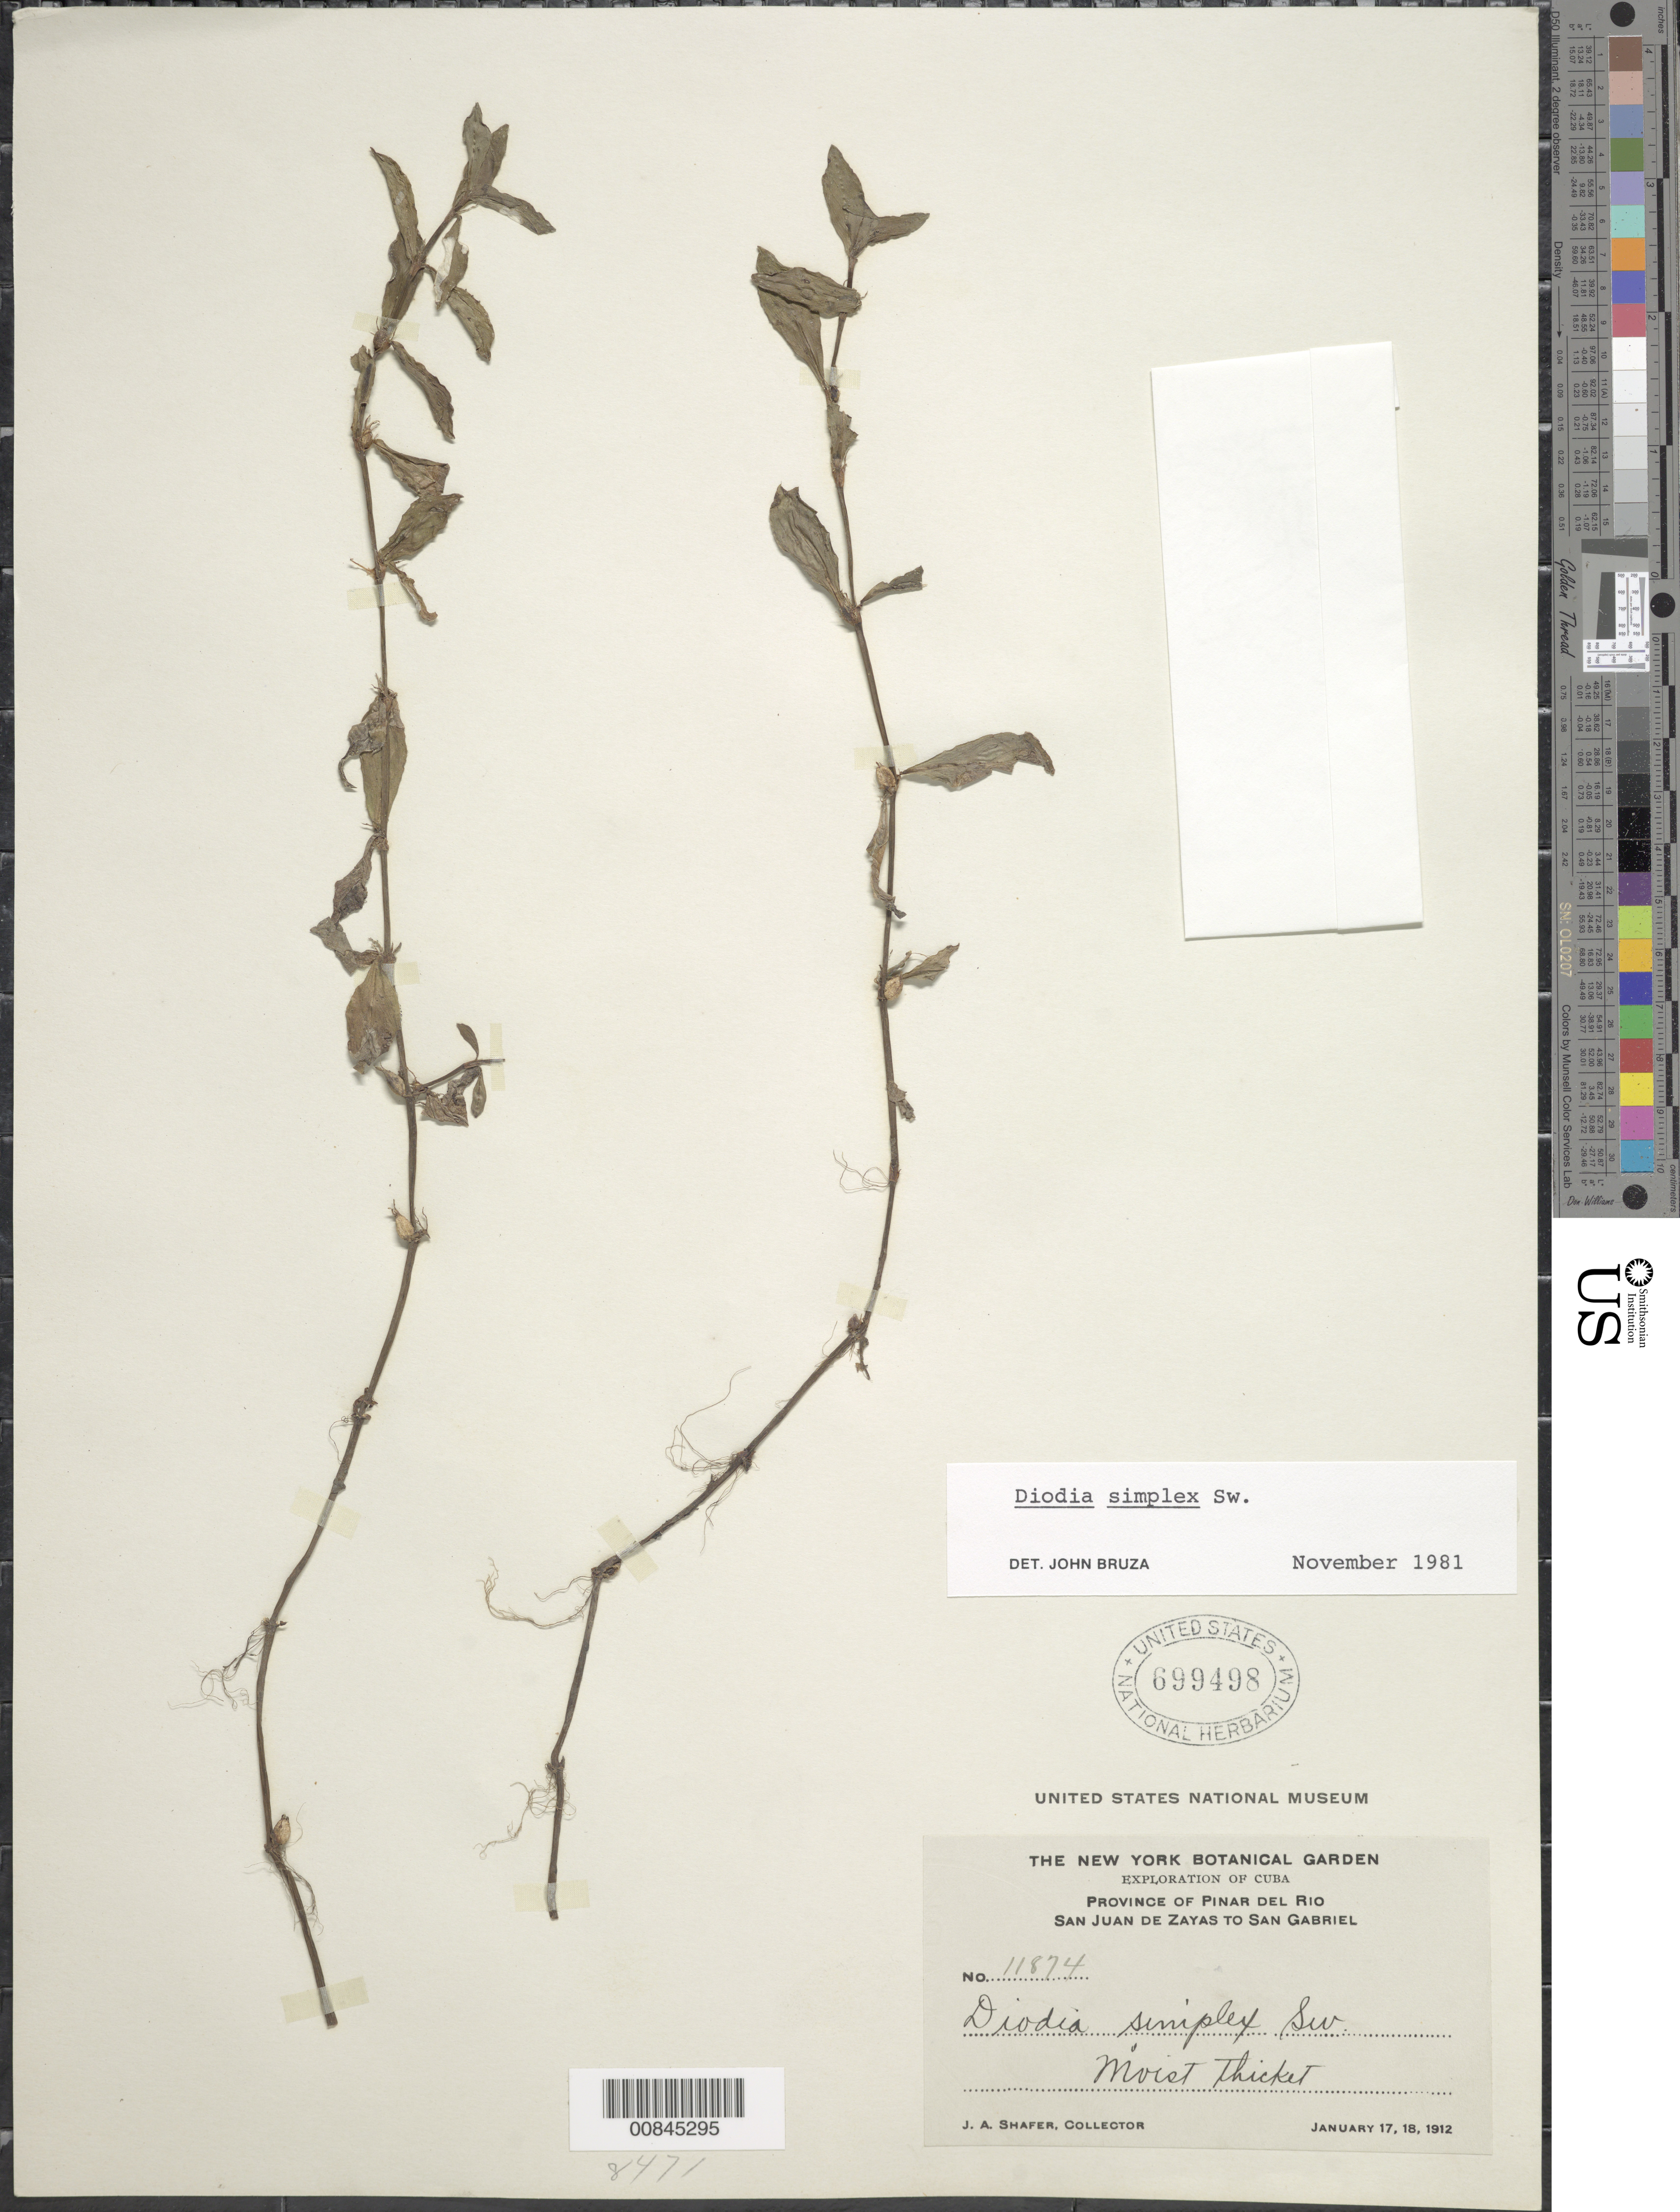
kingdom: Plantae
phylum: Tracheophyta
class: Magnoliopsida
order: Gentianales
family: Rubiaceae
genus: Diodia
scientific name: Diodia simplex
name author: Sw.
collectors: J. A. Shafer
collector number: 11874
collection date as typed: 17 Jan 1912 to 18 Jan 1912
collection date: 1912-01-17/1912-01-18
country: Cuba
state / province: Pinar del Río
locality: San Juan de Zayas to San Gabriel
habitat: Moist thicket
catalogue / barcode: US 699498